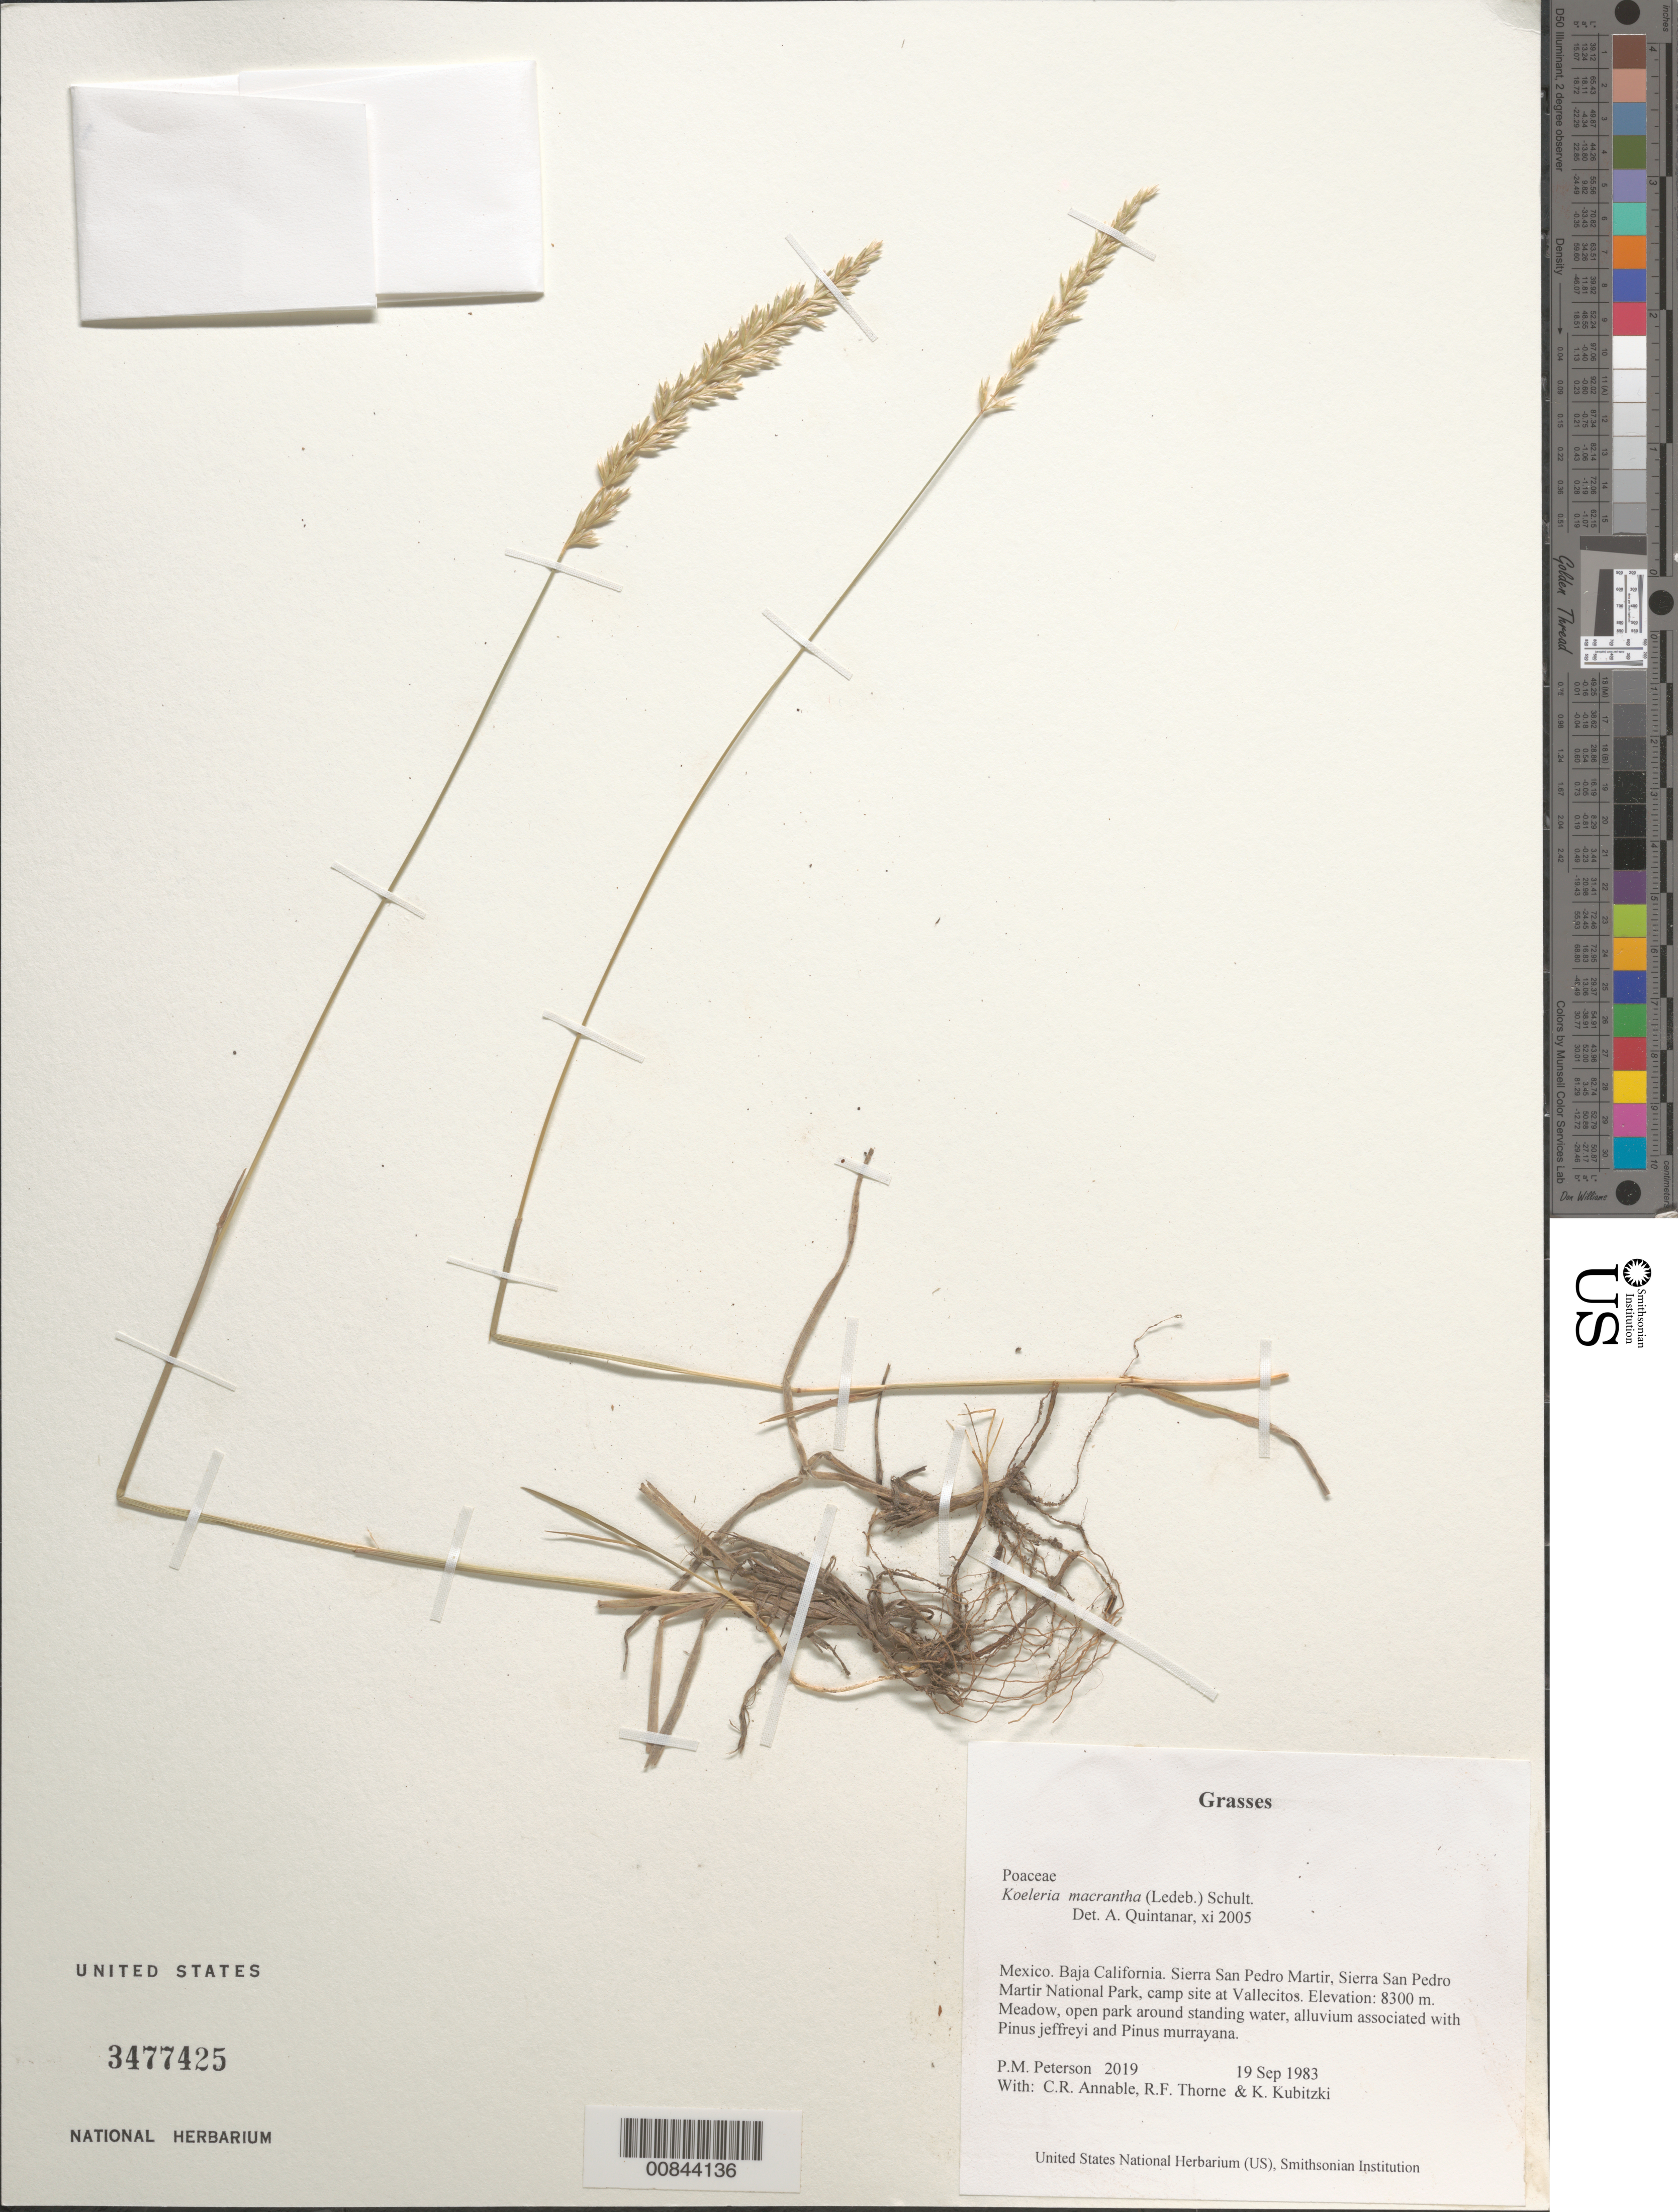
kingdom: Plantae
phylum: Tracheophyta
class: Liliopsida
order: Poales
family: Poaceae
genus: Koeleria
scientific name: Koeleria pyramidata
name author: (Lam.) P. Beauv.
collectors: P. M. Peterson, C. R. Annable, R. F. Thorne & K. Kubitzki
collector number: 2022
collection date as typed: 19 Sep 1983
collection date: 1983-09-19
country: Mexico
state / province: Baja California Norte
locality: Sierra San Pedro Martir, Sierra San Pedro Martir National Park, camp site at Vallecitos.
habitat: Meadow, open park around standing water, alluvium associated with Pinus jeffreyi and Pinus murrayana.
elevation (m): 2530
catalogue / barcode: US 3477425